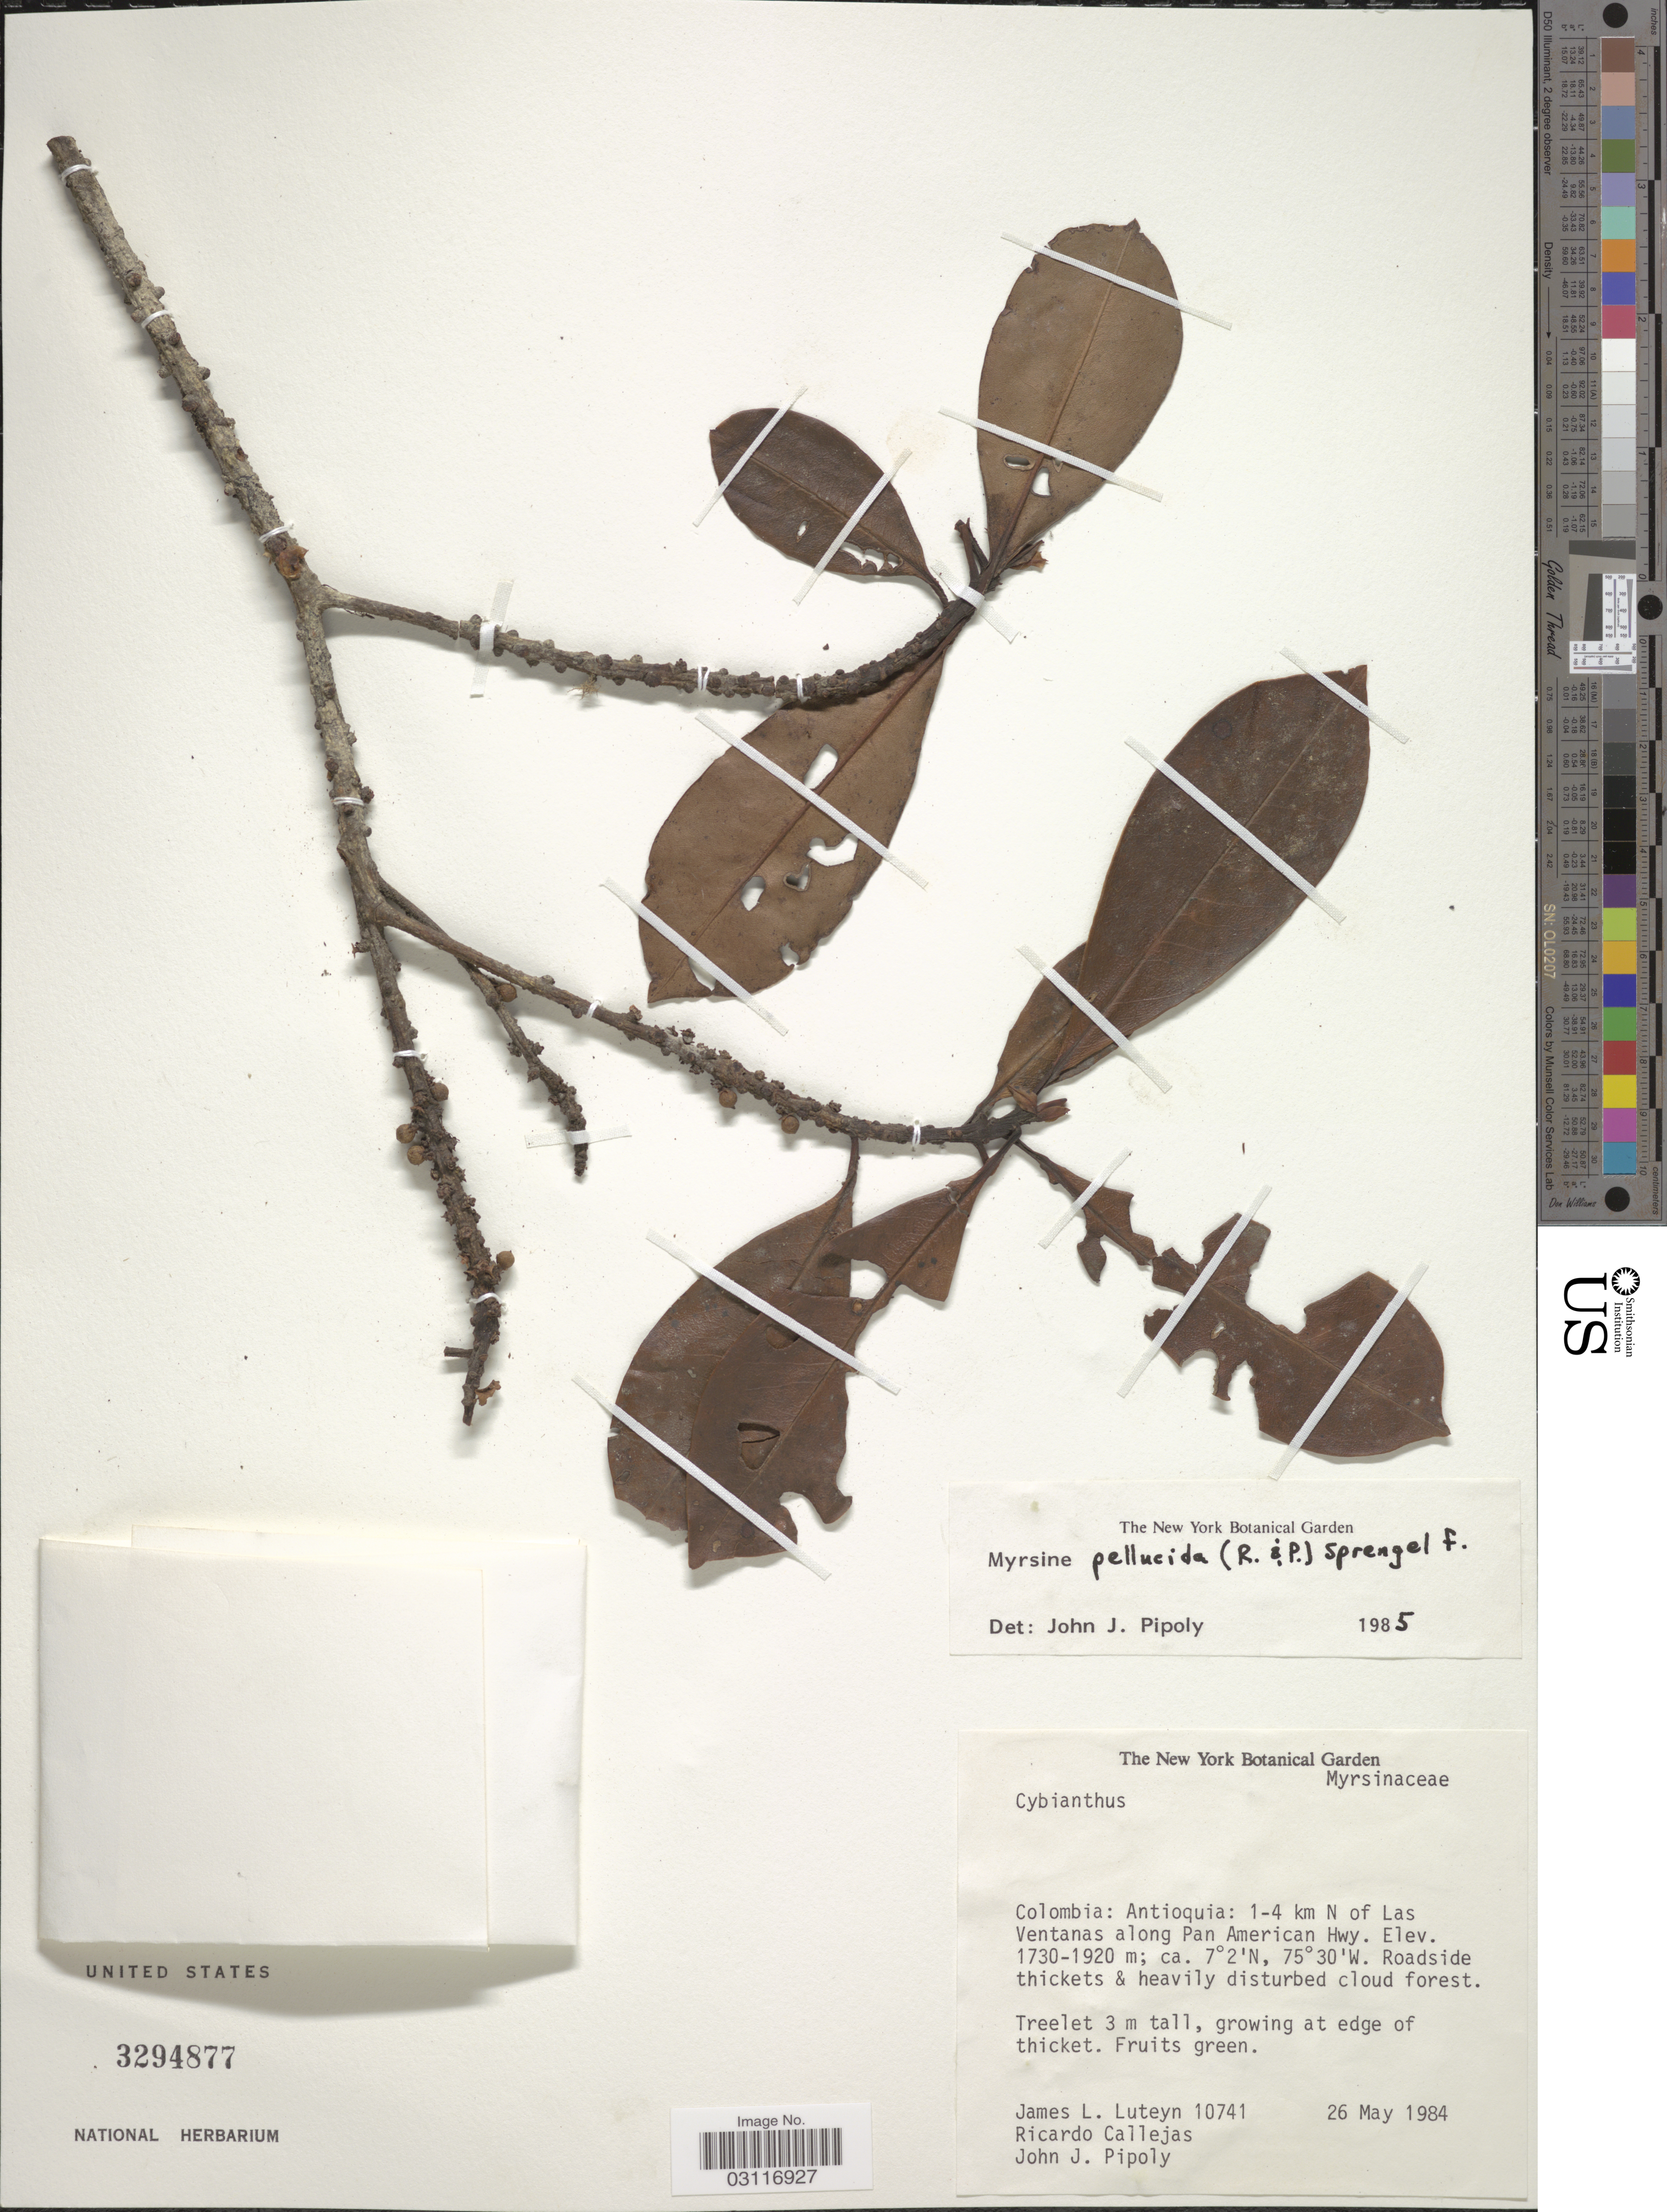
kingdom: Plantae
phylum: Tracheophyta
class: Magnoliopsida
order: Ericales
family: Primulaceae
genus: Myrsine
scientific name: Myrsine pellucida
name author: (Ruiz & Pav.) Spreng.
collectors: J. Luteyn, R. Callejas & J. J. Pipoly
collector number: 10741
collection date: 1984-05-26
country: Colombia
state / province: Antioquia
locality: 1-4 km N of Las Ventanas along Pan American Hwy.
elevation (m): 1730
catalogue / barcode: US 3294877